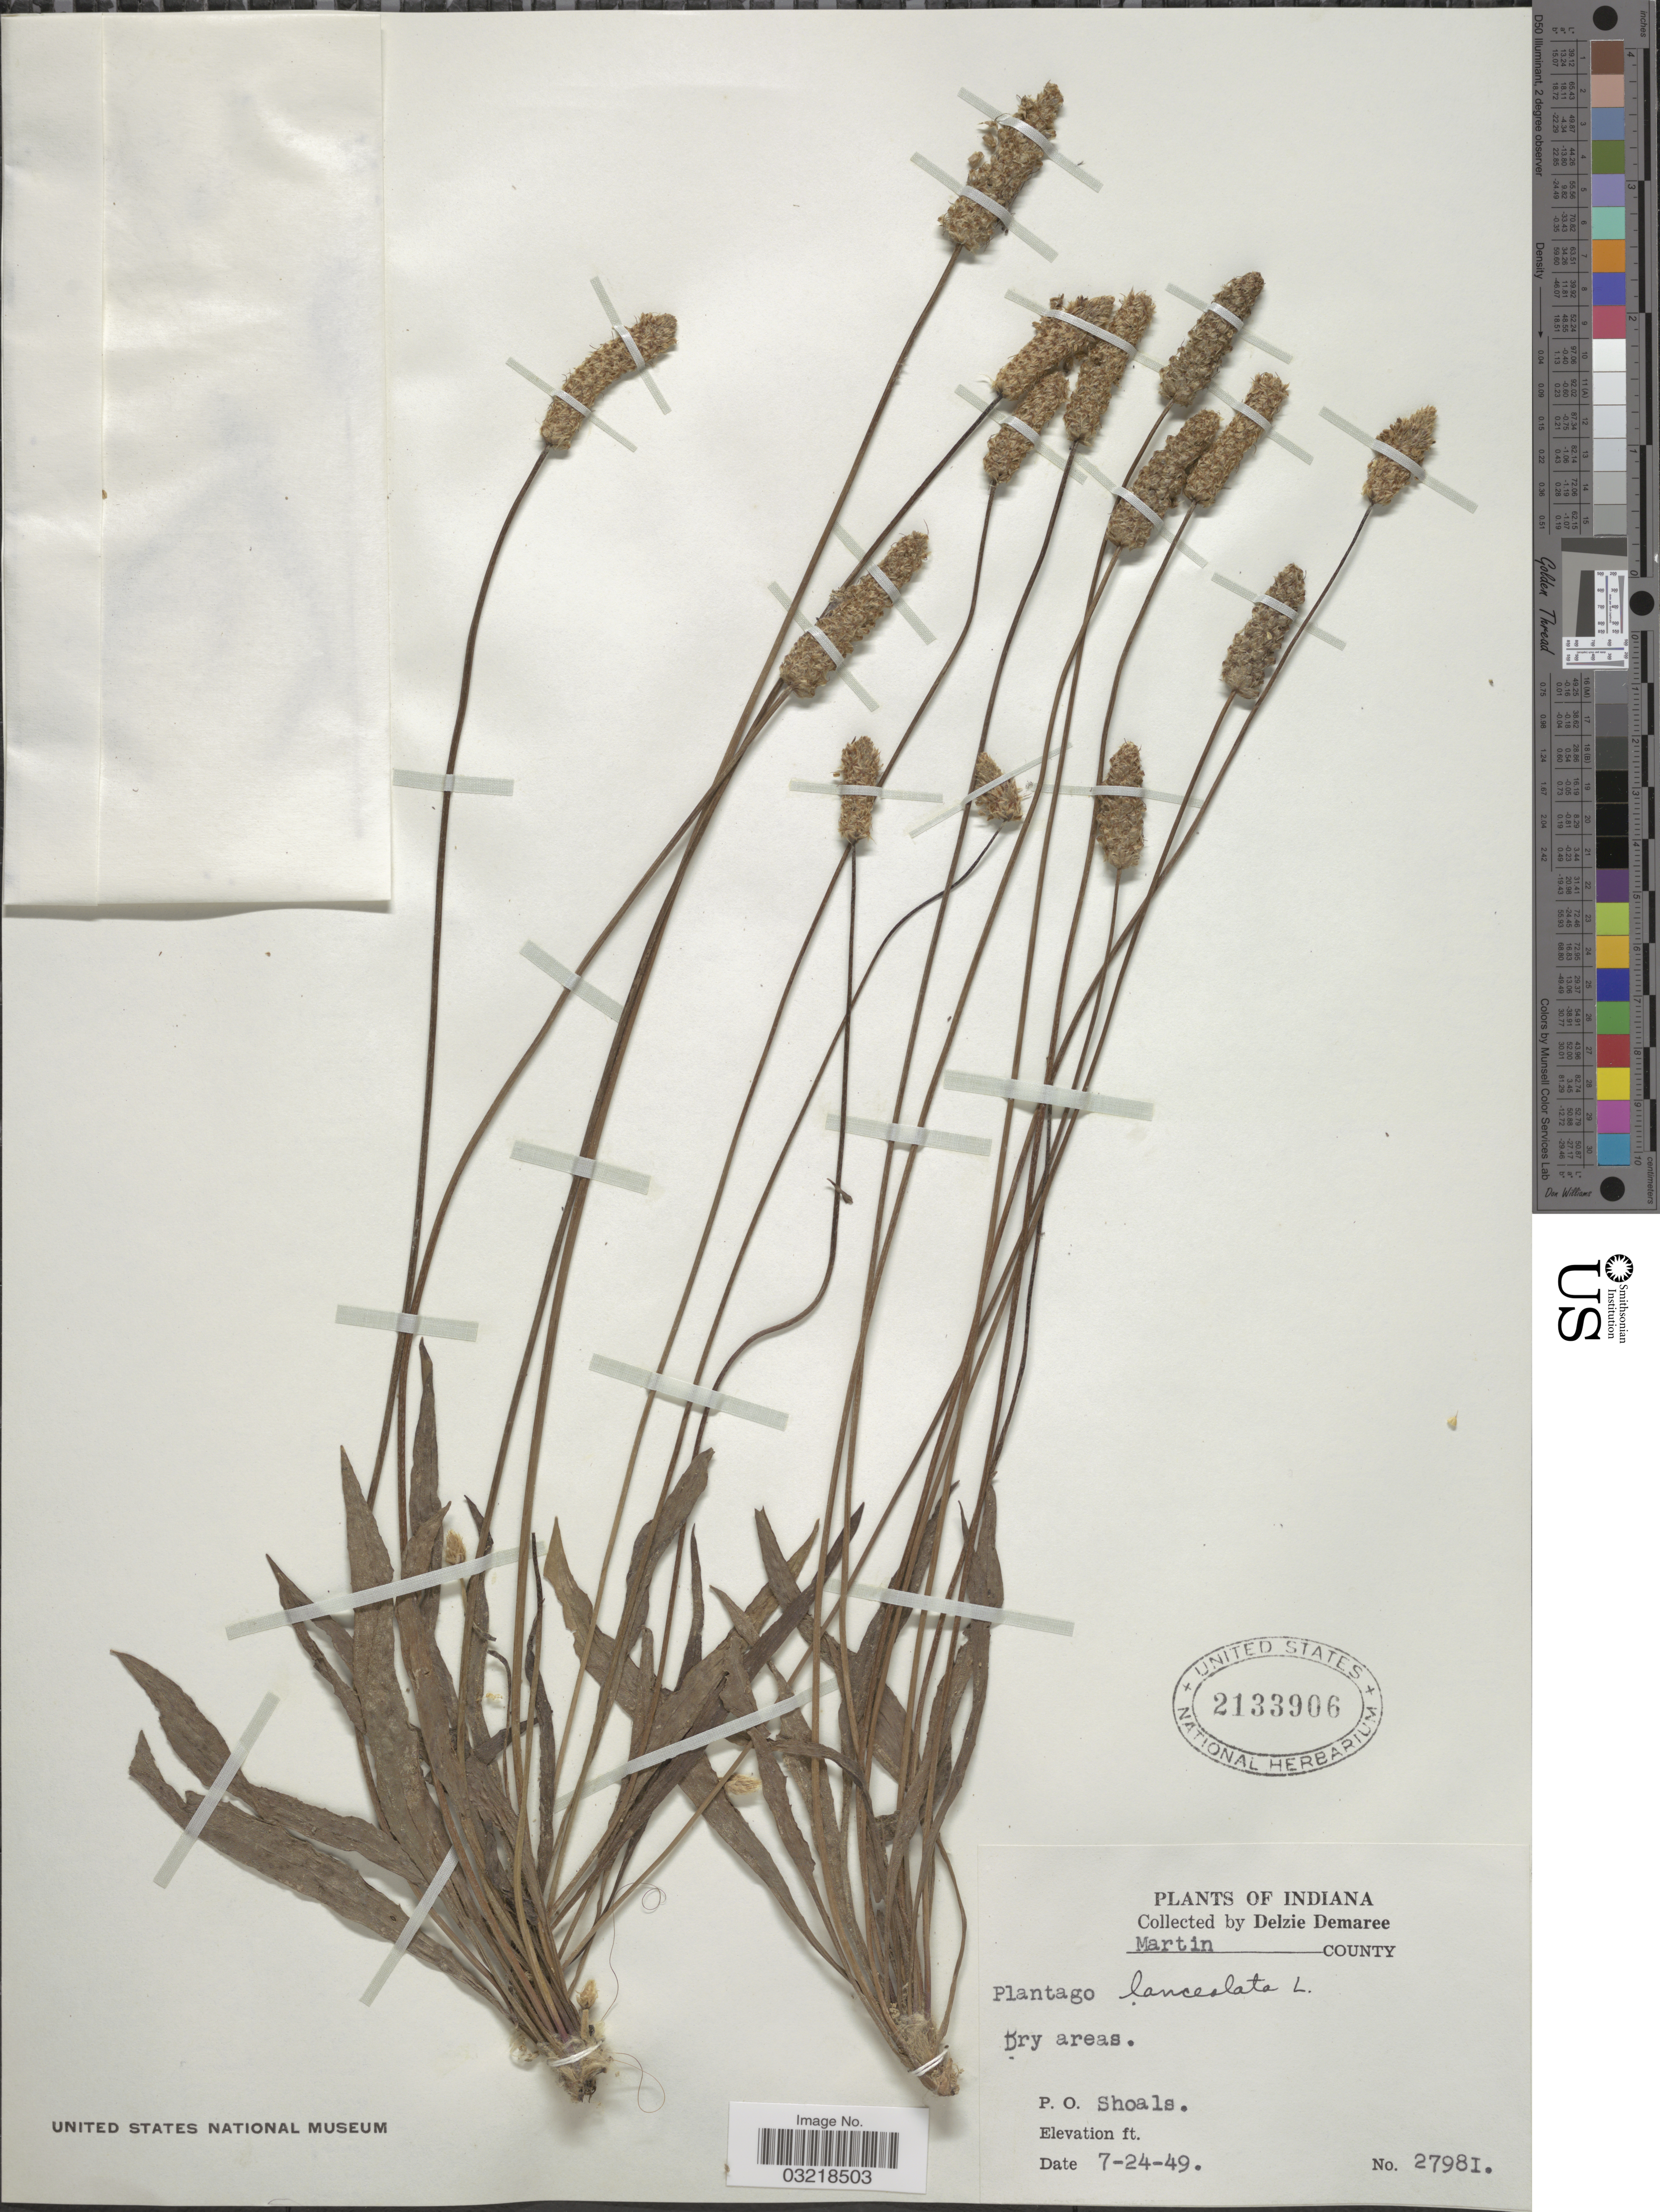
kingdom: Plantae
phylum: Tracheophyta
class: Magnoliopsida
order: Lamiales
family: Plantaginaceae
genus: Plantago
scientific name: Plantago lanceolata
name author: L.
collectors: D. Demaree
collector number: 27981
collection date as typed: Transcribed d/m/y: 24/7/49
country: United States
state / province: Indiana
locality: Martin County. P.O. Shoals.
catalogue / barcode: US 2133906